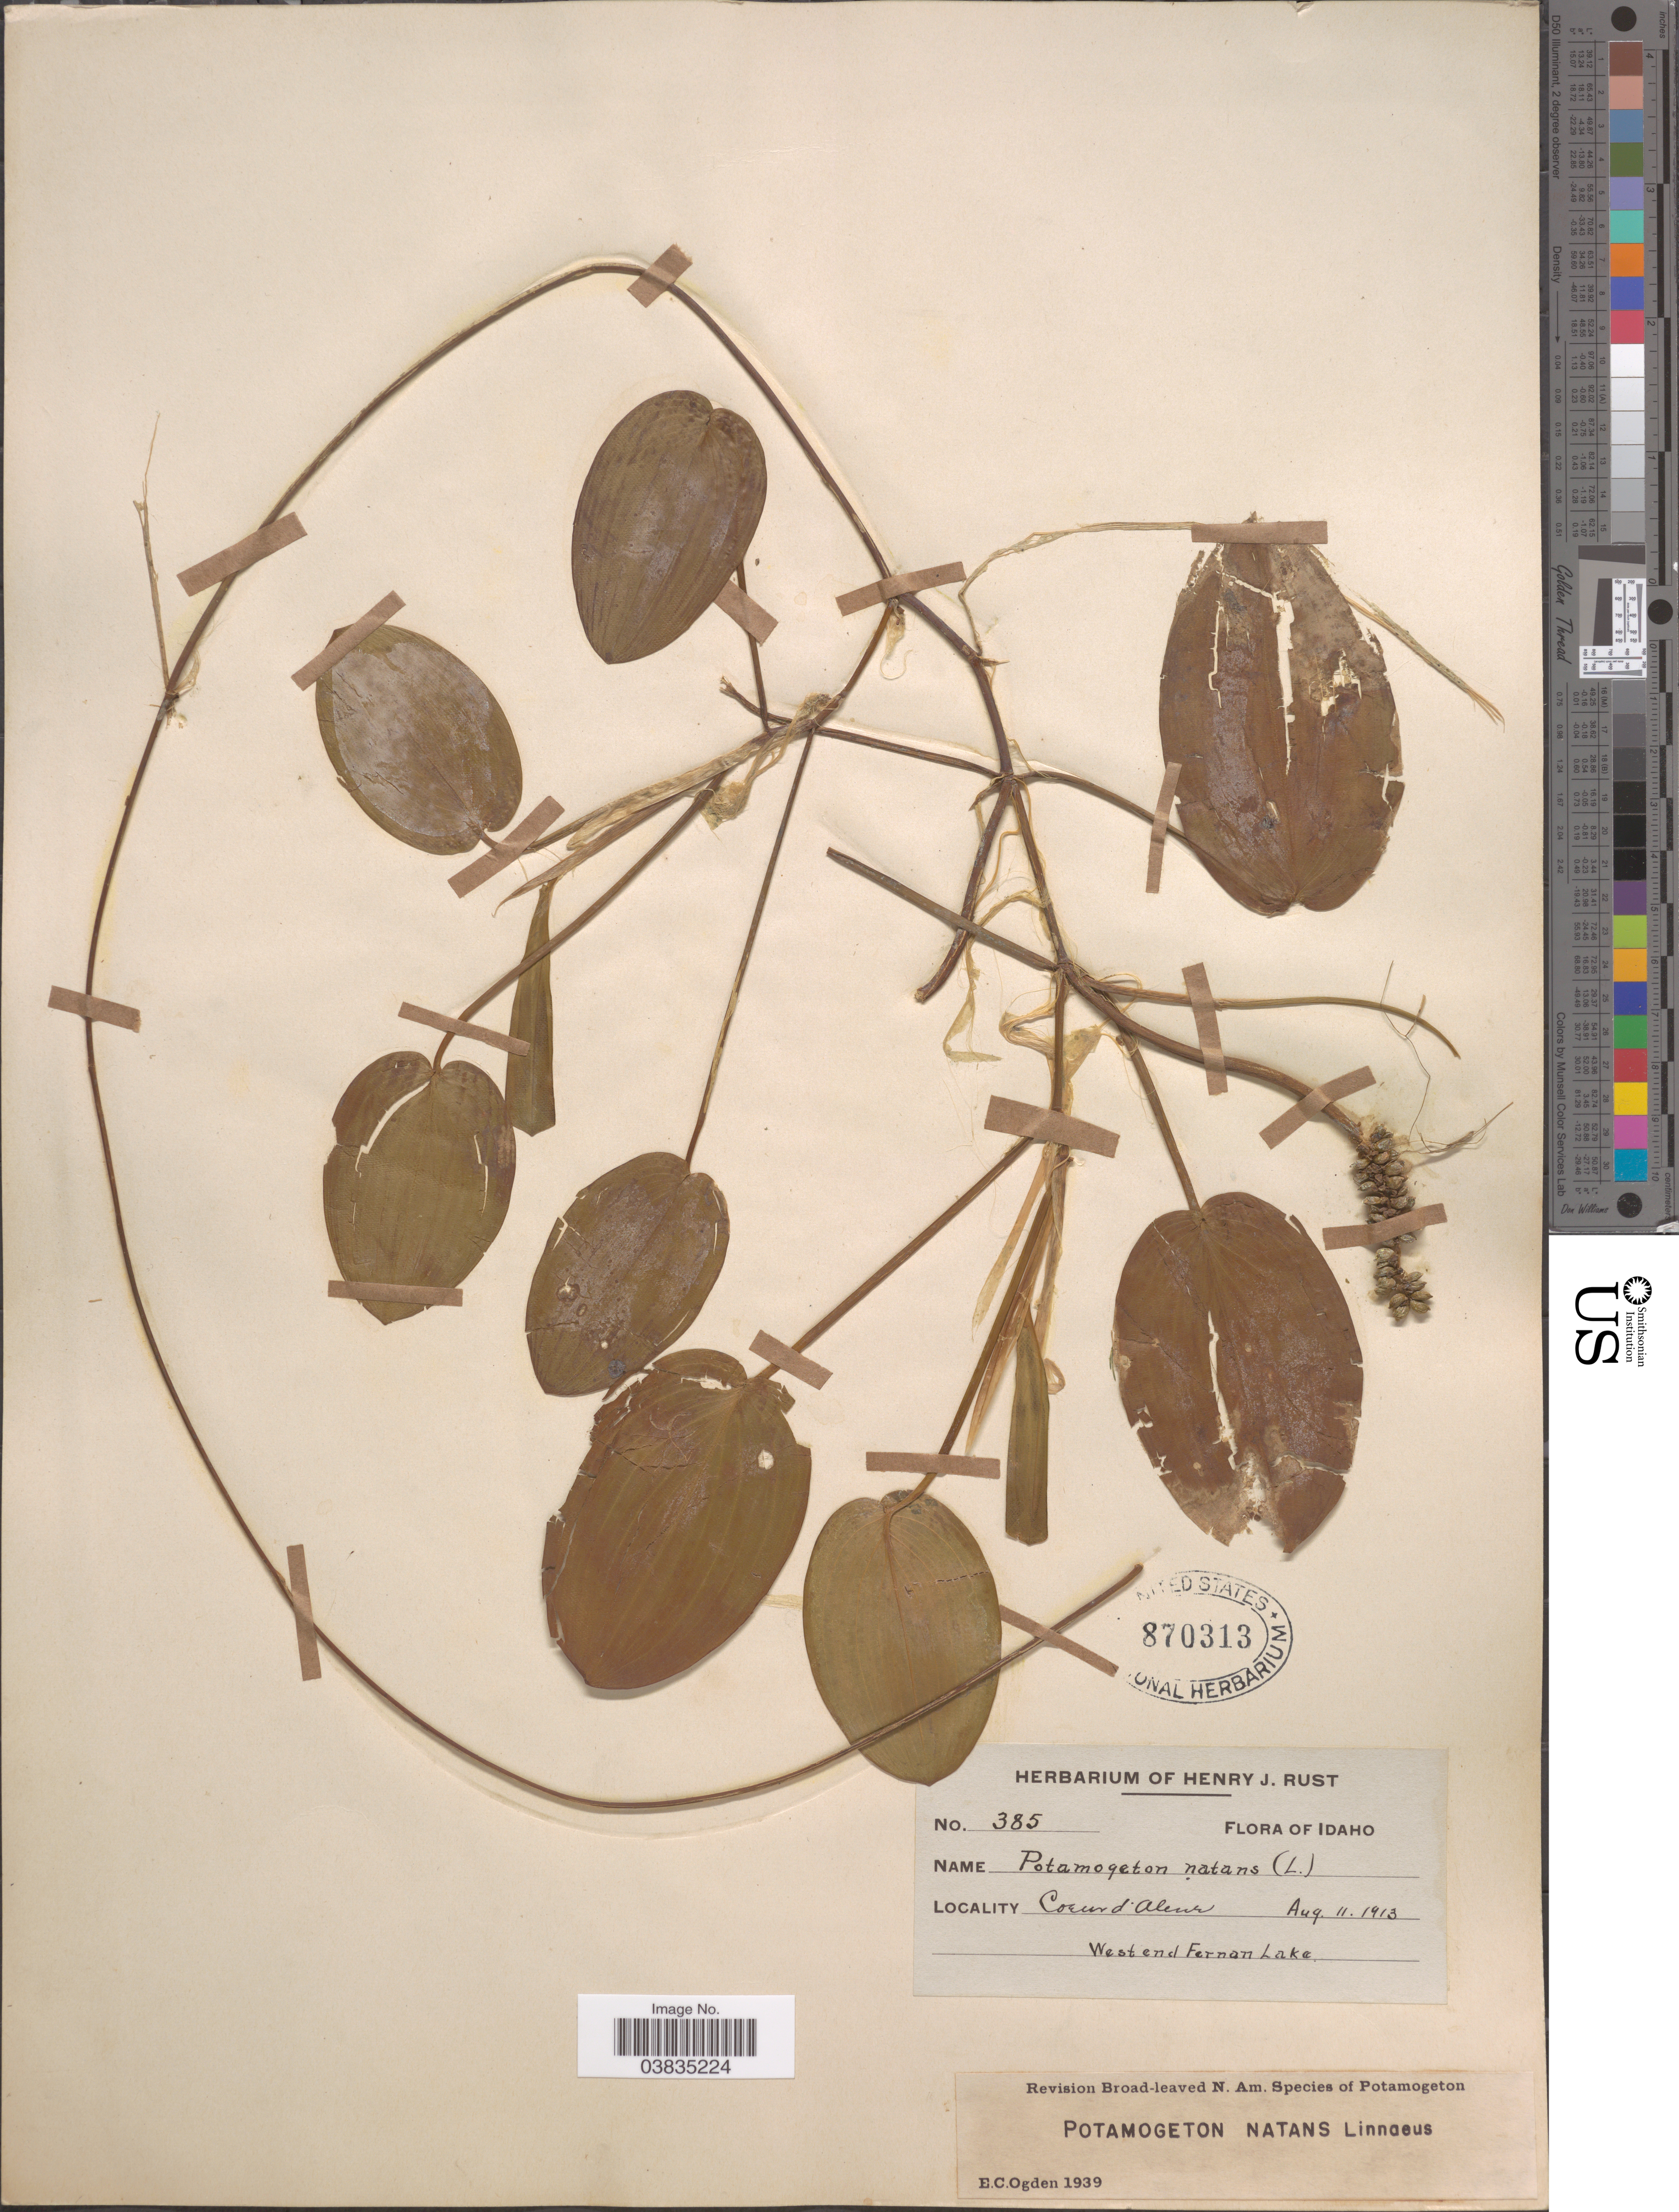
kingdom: Plantae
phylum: Tracheophyta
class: Liliopsida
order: Alismatales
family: Potamogetonaceae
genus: Potamogeton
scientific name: Potamogeton natans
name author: L.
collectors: ex herb. Henry J. Rust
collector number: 385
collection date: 1913-08-11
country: United States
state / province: Idaho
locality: Coeur d'Alene. West end Fernan Lake.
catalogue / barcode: US 870313